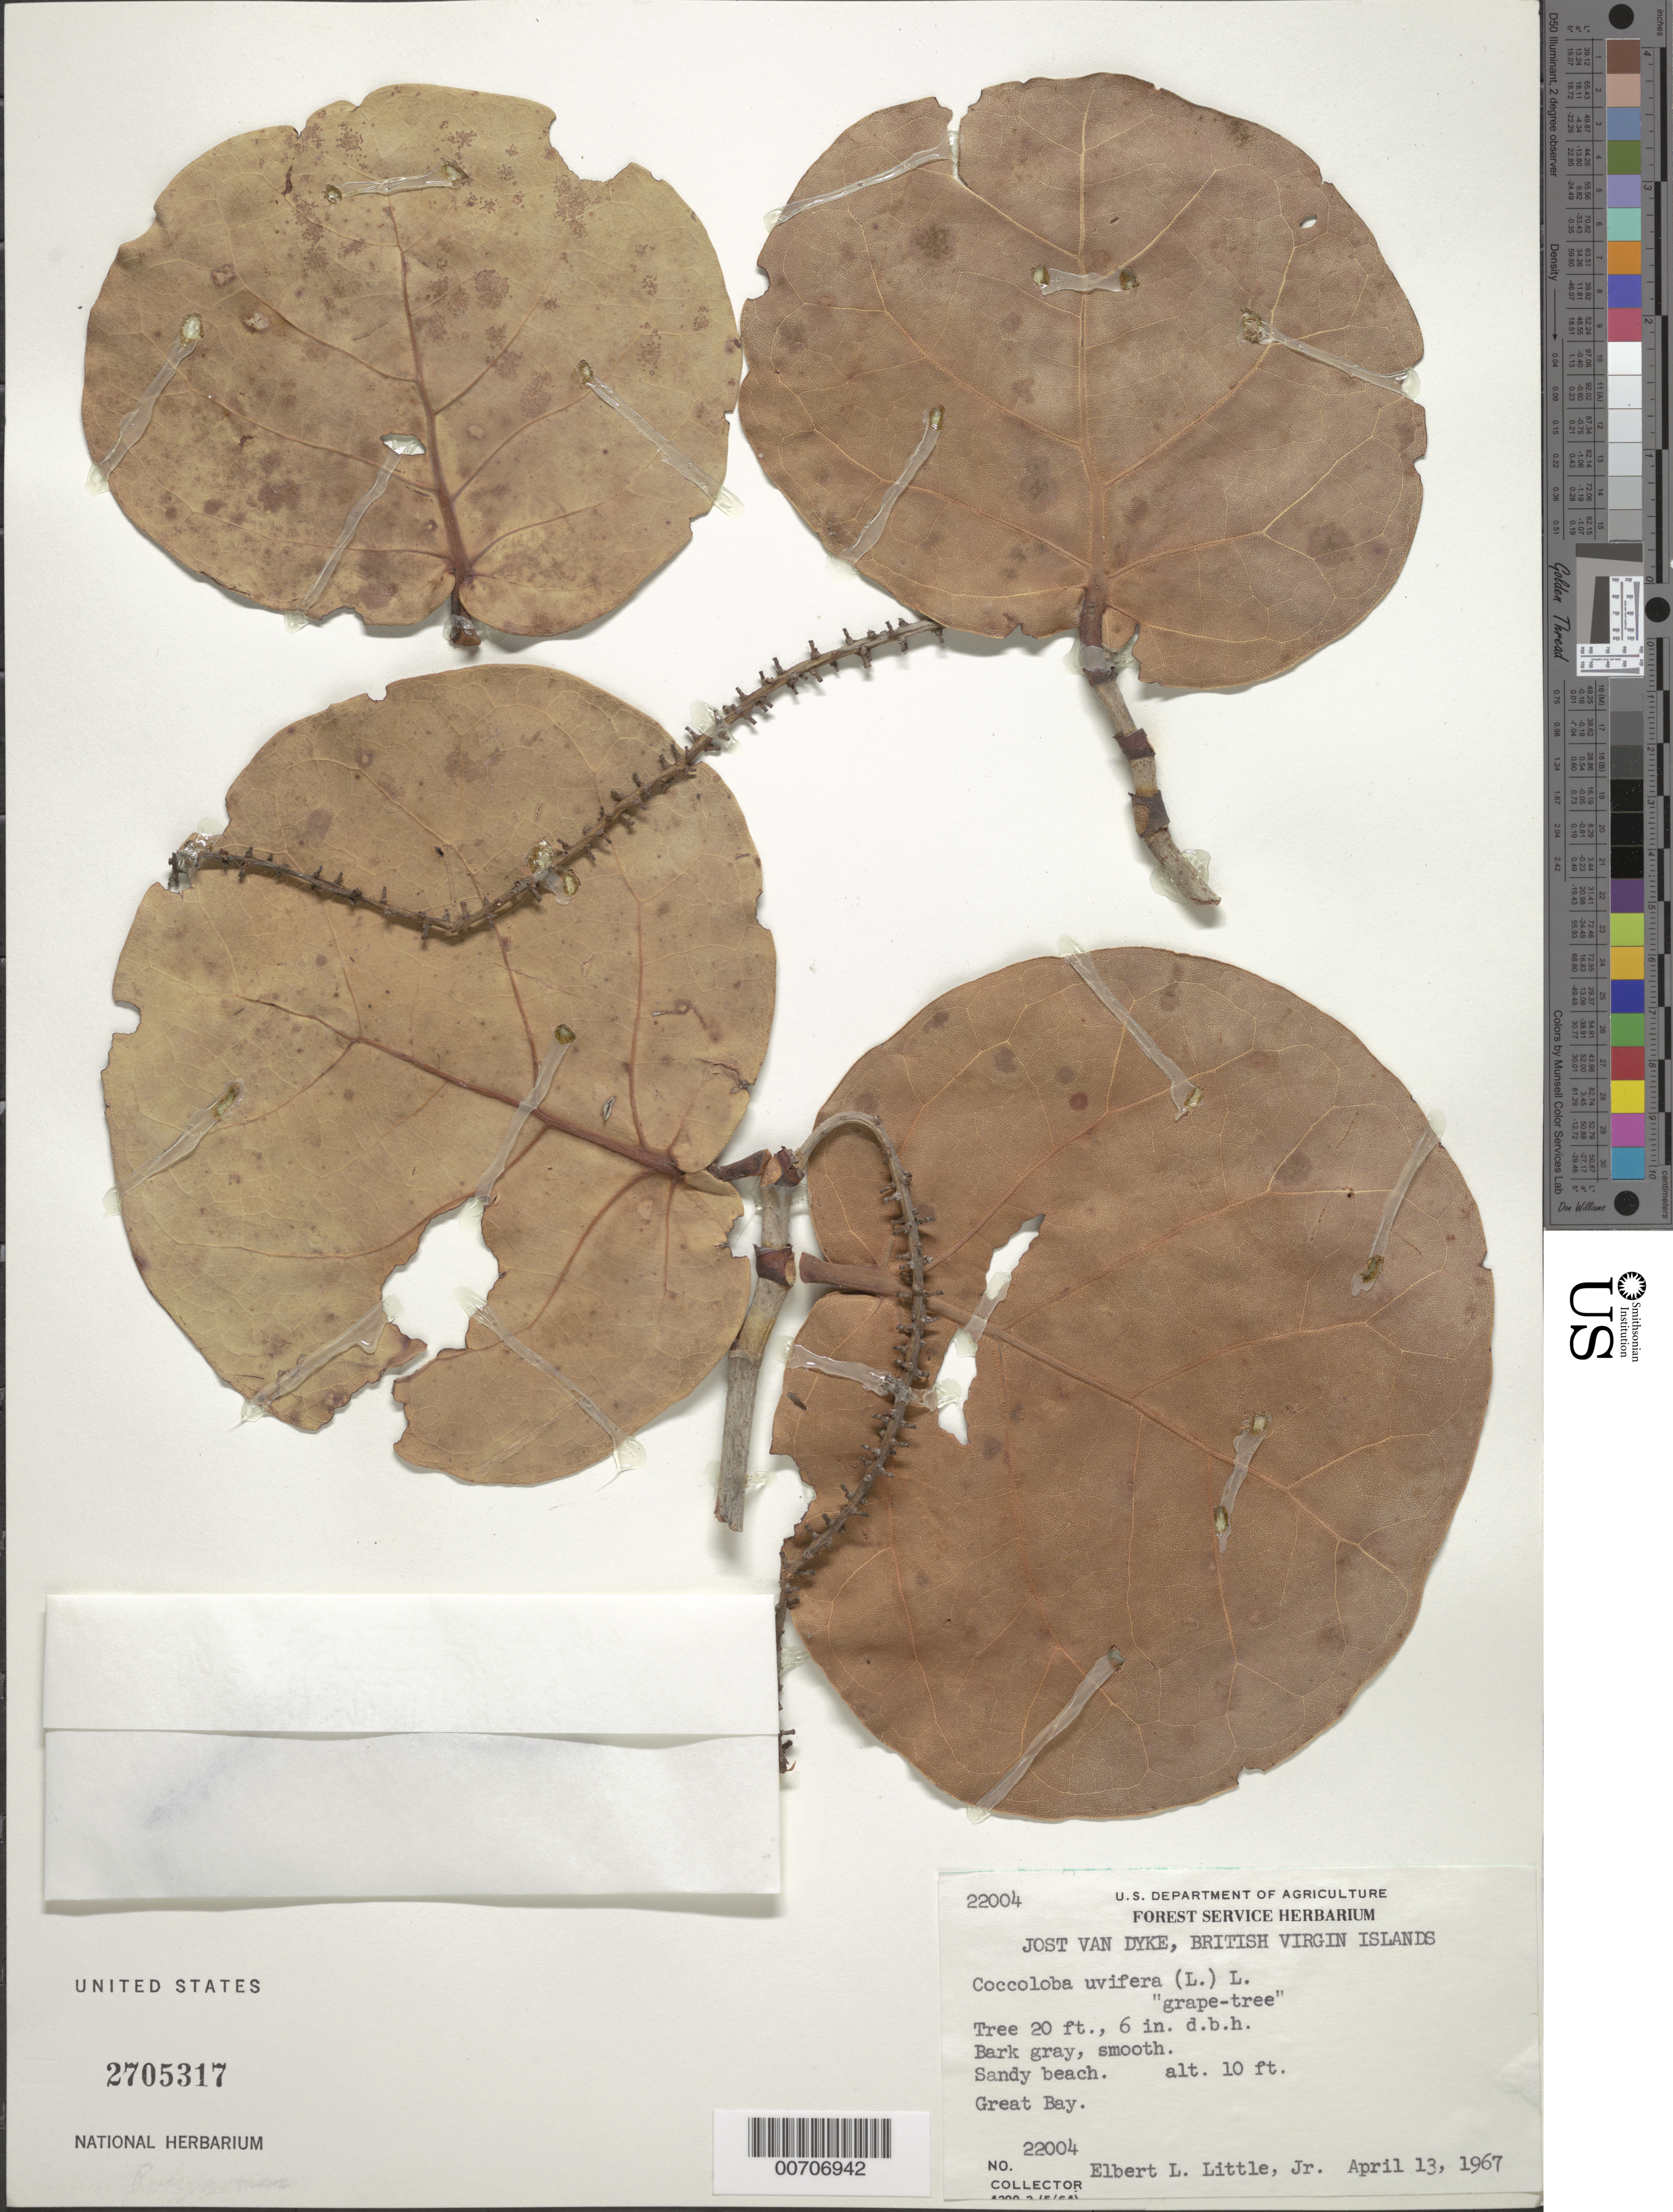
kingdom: Plantae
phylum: Tracheophyta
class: Magnoliopsida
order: Caryophyllales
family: Polygonaceae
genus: Coccoloba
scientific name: Coccoloba x uvifera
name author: L.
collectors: E. L. Little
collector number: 22004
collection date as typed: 13 Apr 1967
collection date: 1967-04-13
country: British Virgin Islands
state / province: Jost Van Dyke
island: Jost Van Dyke Island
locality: Great Bay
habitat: Sandy beach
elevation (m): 3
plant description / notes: Common name: "grape-tree"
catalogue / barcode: US 2705317